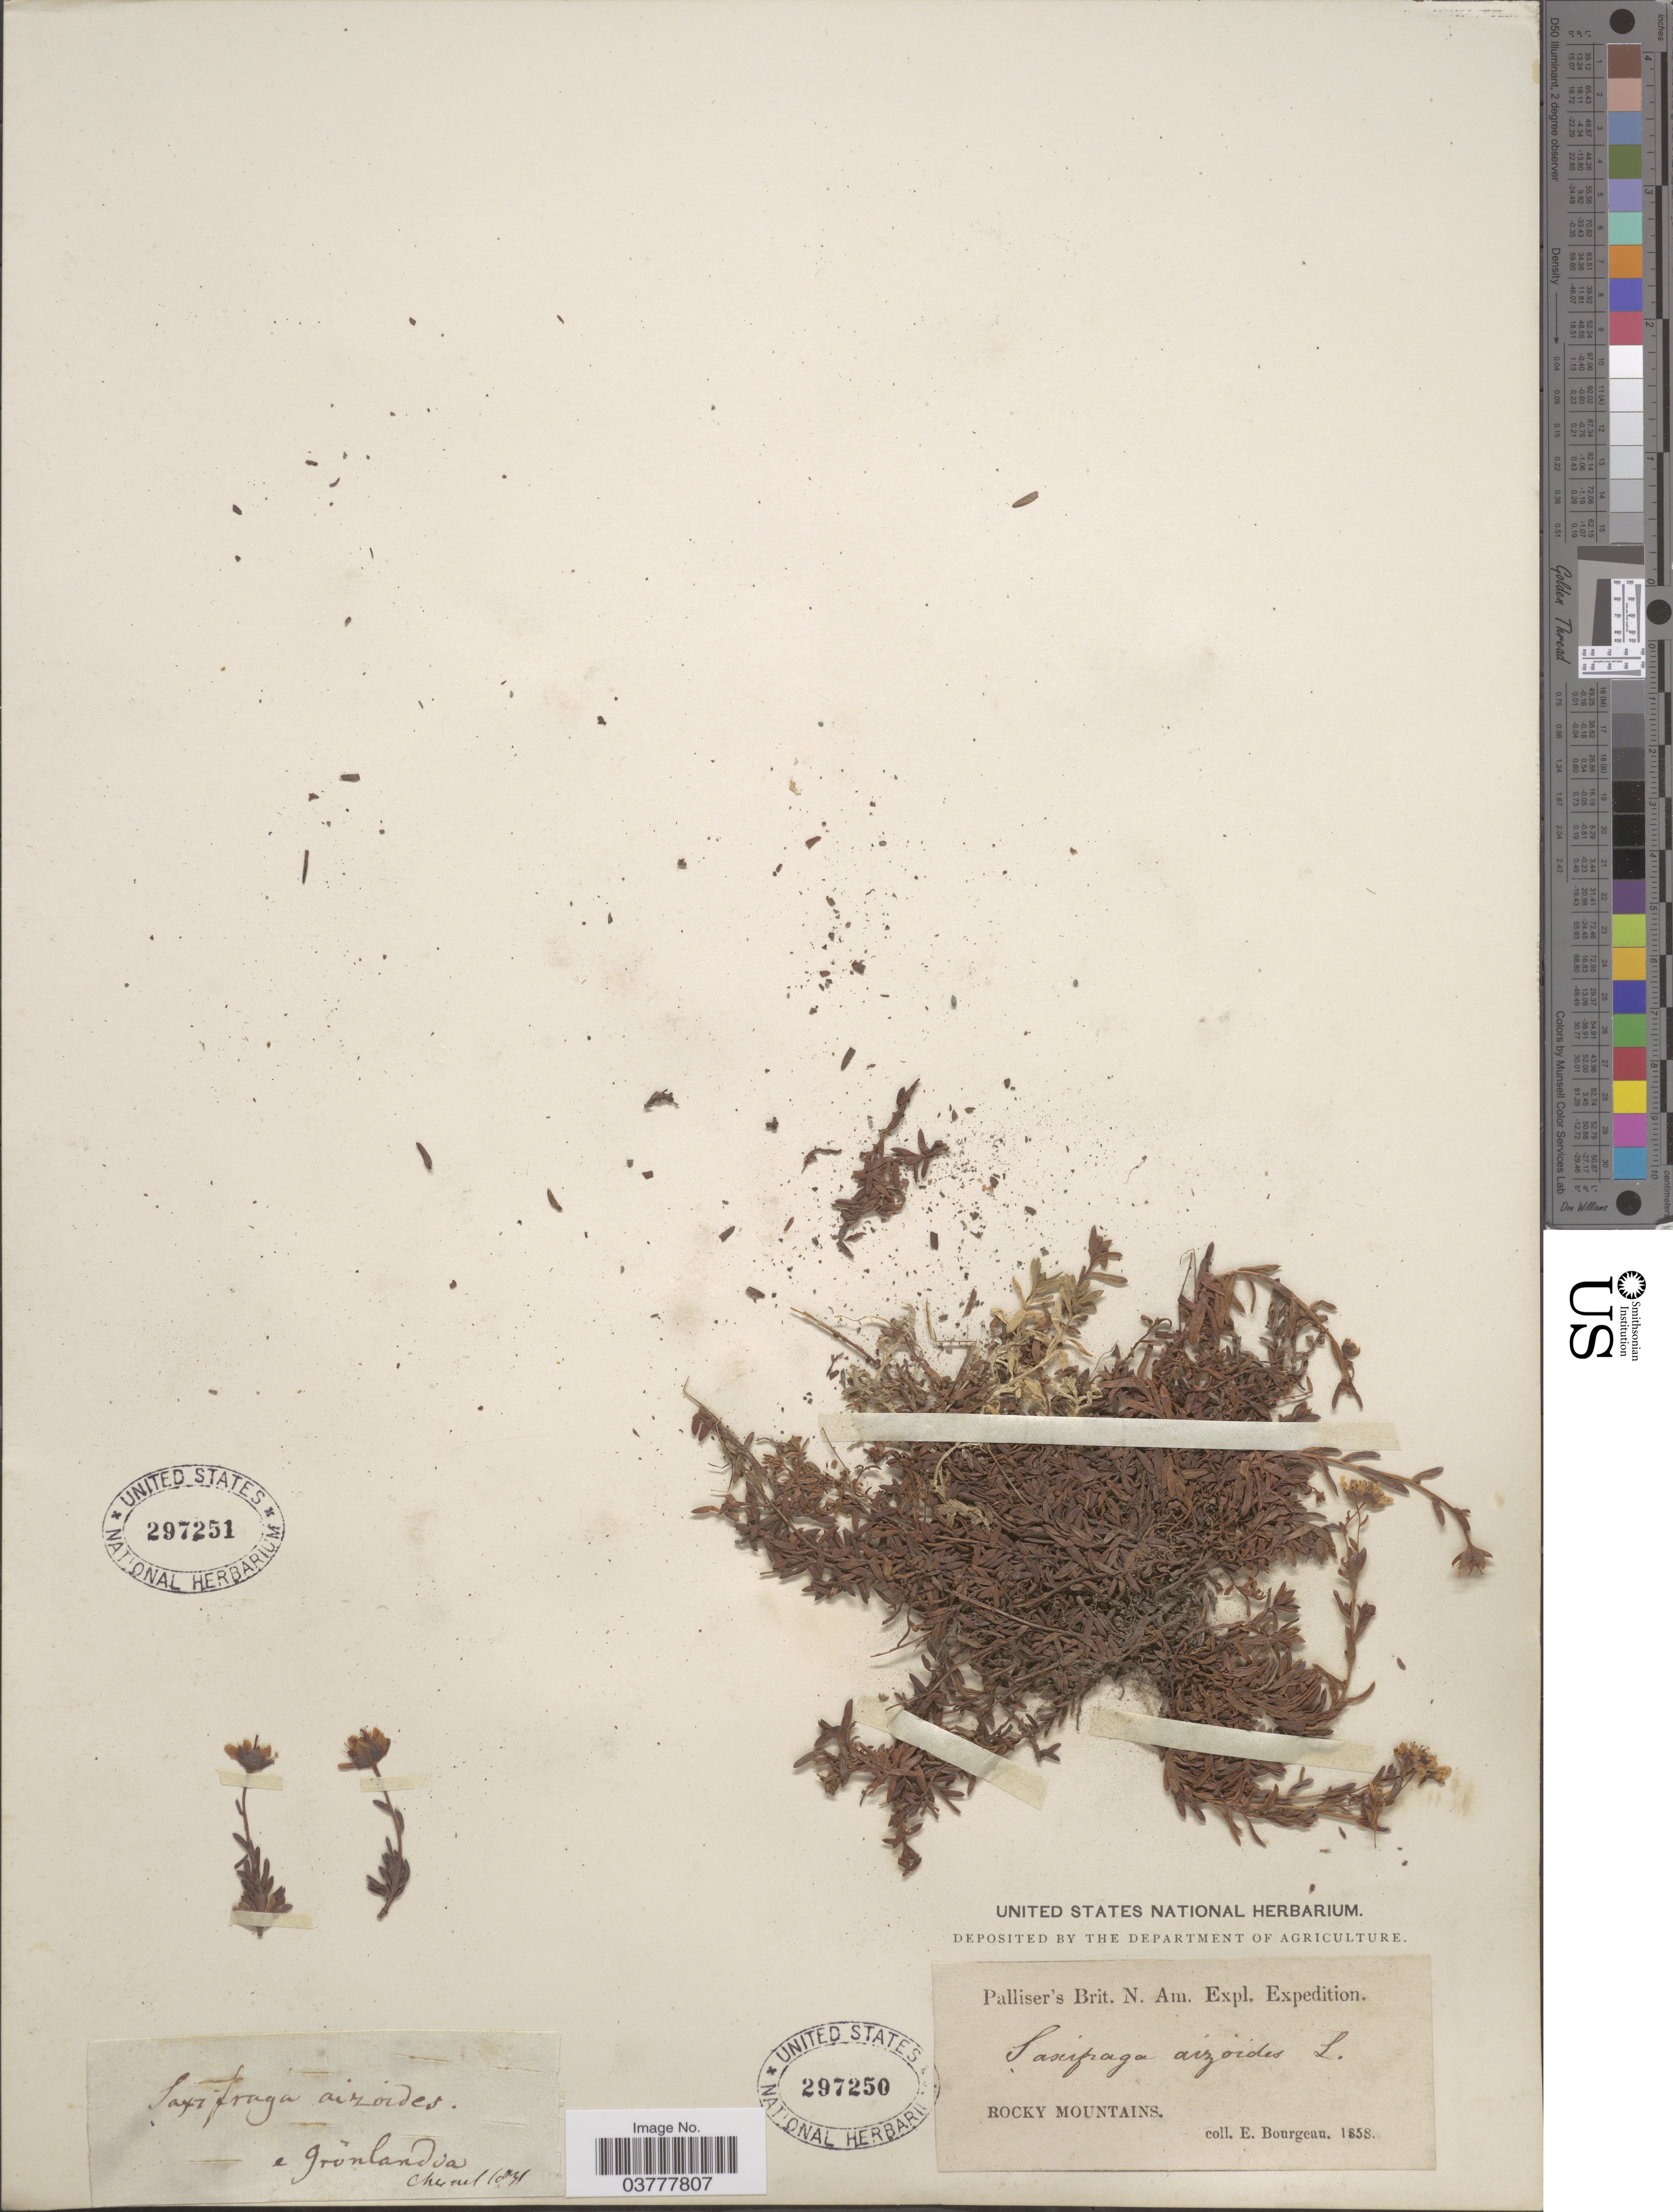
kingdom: Plantae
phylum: Tracheophyta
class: Magnoliopsida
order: Saxifragales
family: Saxifragaceae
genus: Saxifraga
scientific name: Saxifraga aizoides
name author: L.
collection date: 1841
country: Greenland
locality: Grönlandia.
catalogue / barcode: US 297251-2